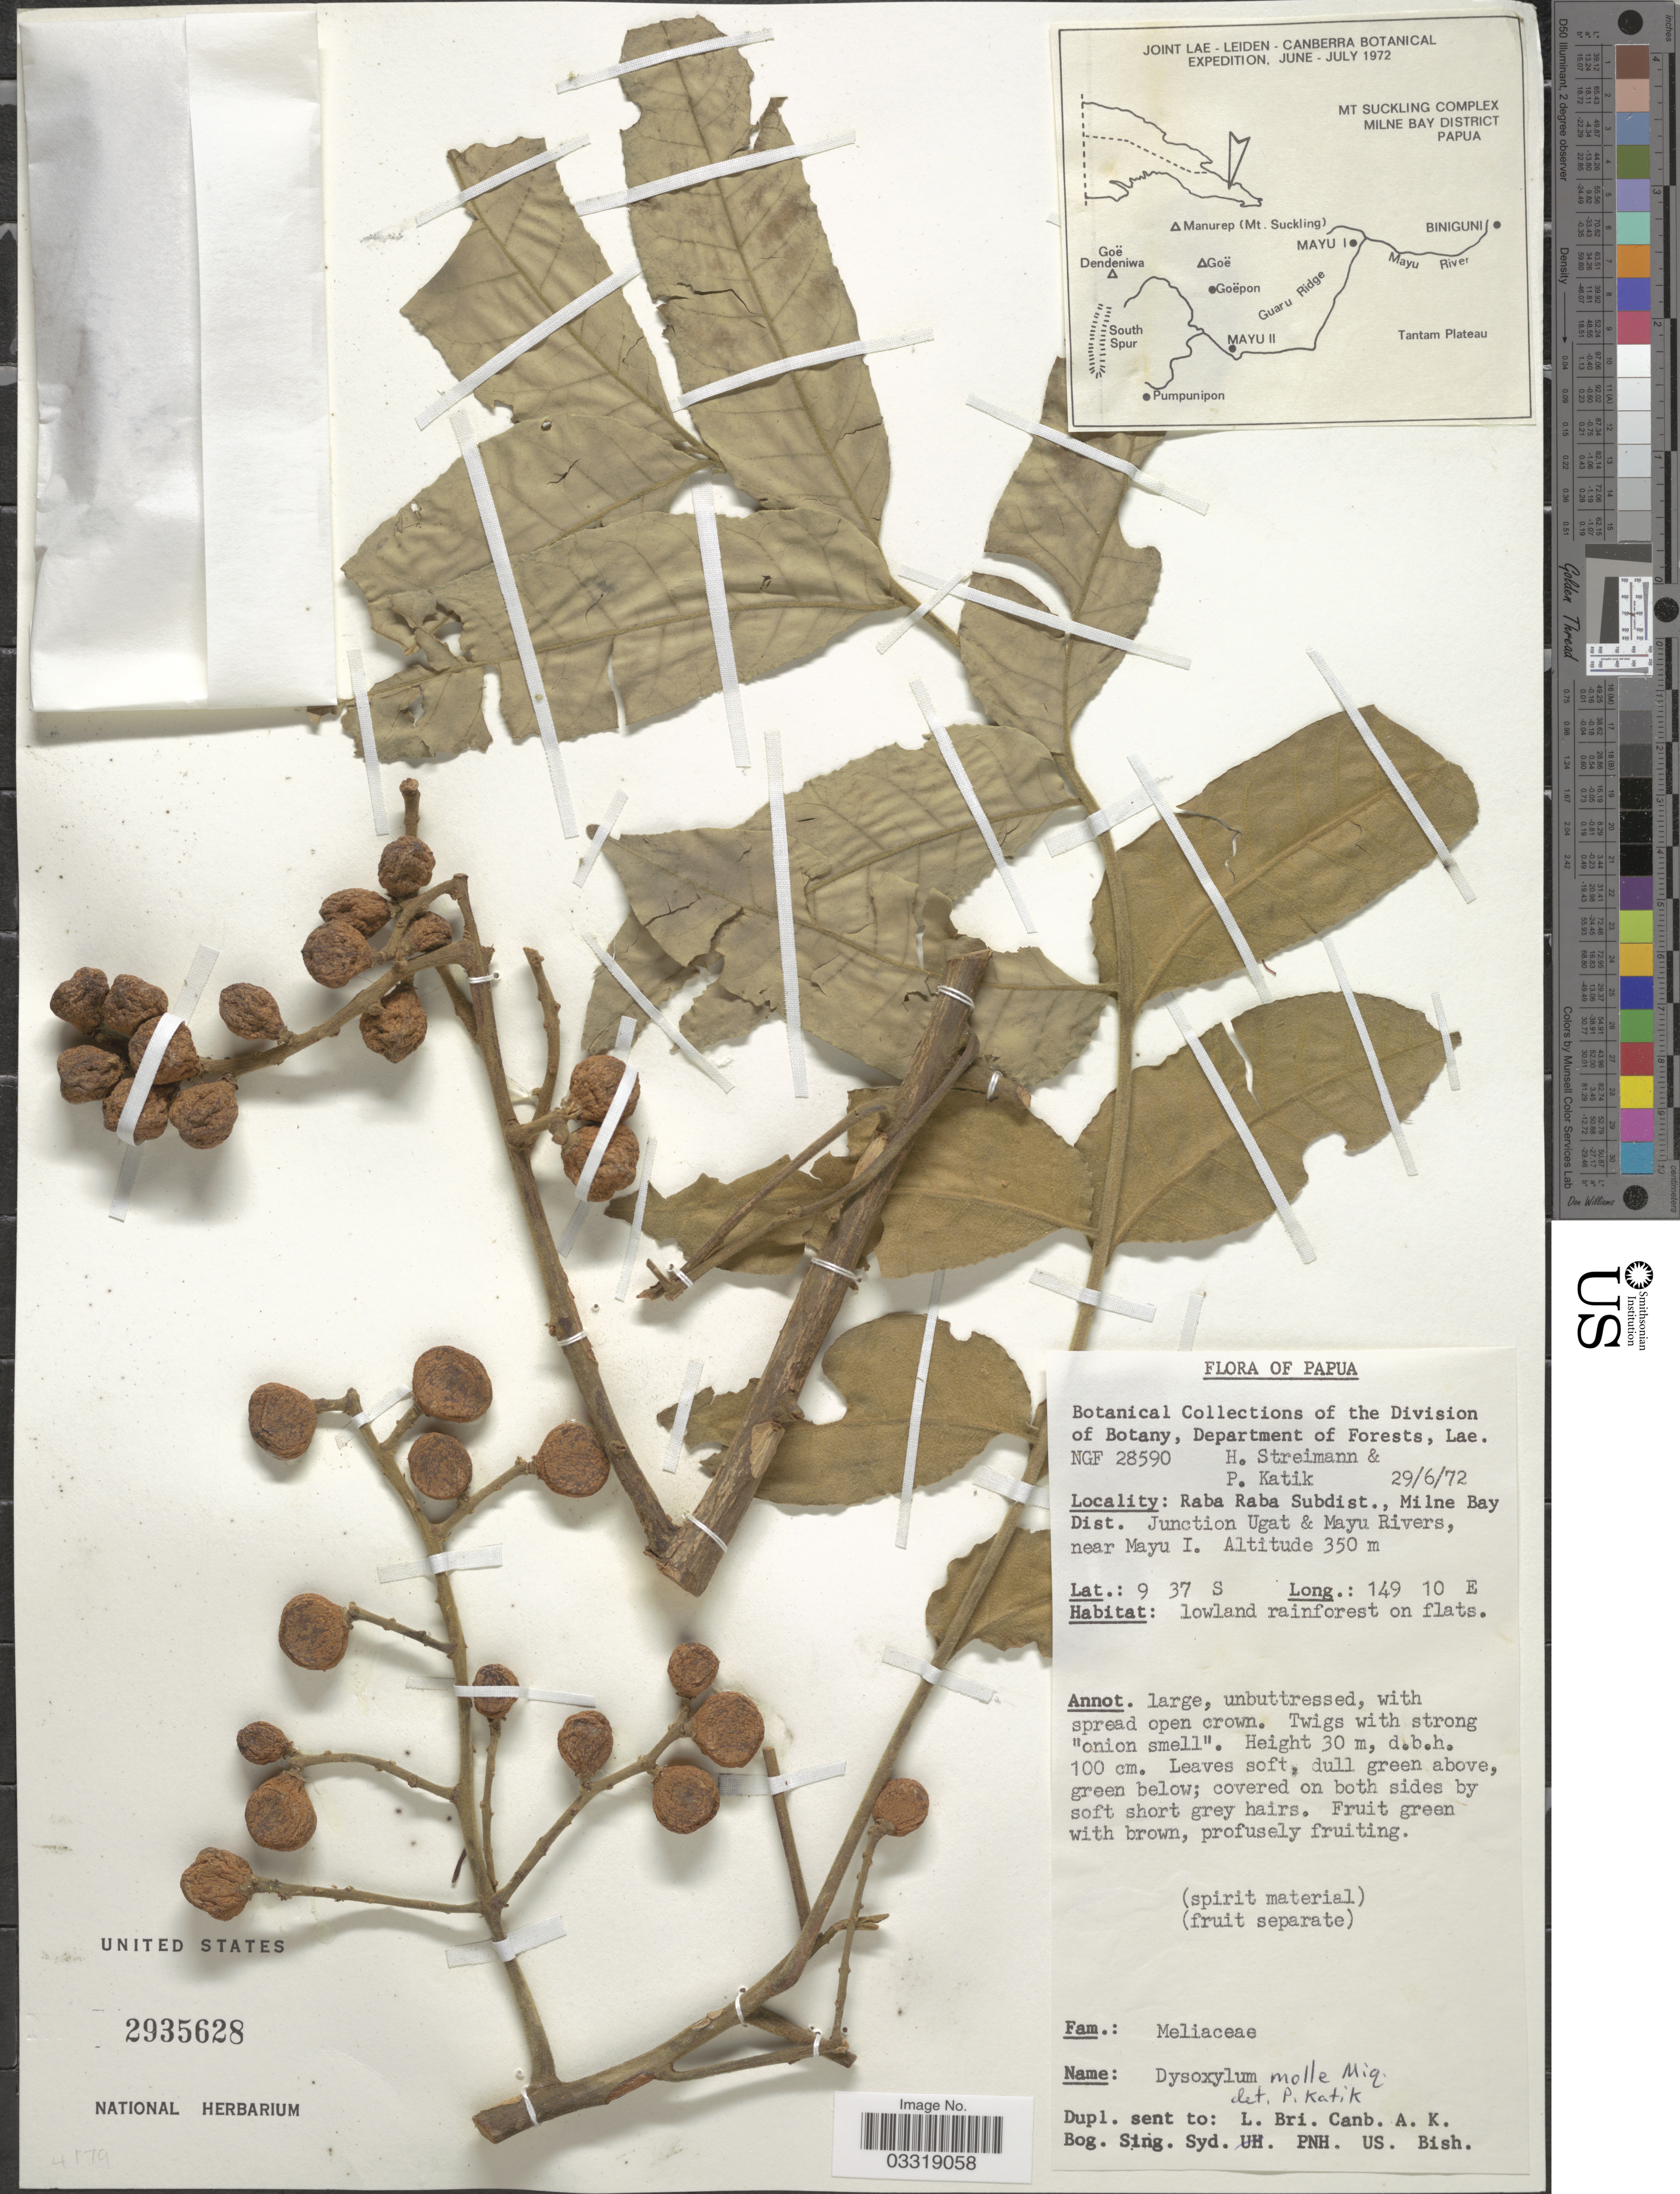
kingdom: Plantae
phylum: Tracheophyta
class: Magnoliopsida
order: Sapindales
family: Meliaceae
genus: Didymocheton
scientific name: Didymocheton mollis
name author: (Miq.) Holzmeyer & Hauenschild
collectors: H. Streimann & P. Katik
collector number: NGF 28590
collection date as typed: Transcribed d/m/y: 29/6/72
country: Papua New Guinea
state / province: Milne Bay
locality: Papua. Raba Raba Subdist., Milne Bay Dist. Junction Ugat & Mayu Rivers, near Mayu I.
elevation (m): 350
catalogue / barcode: US 2935628